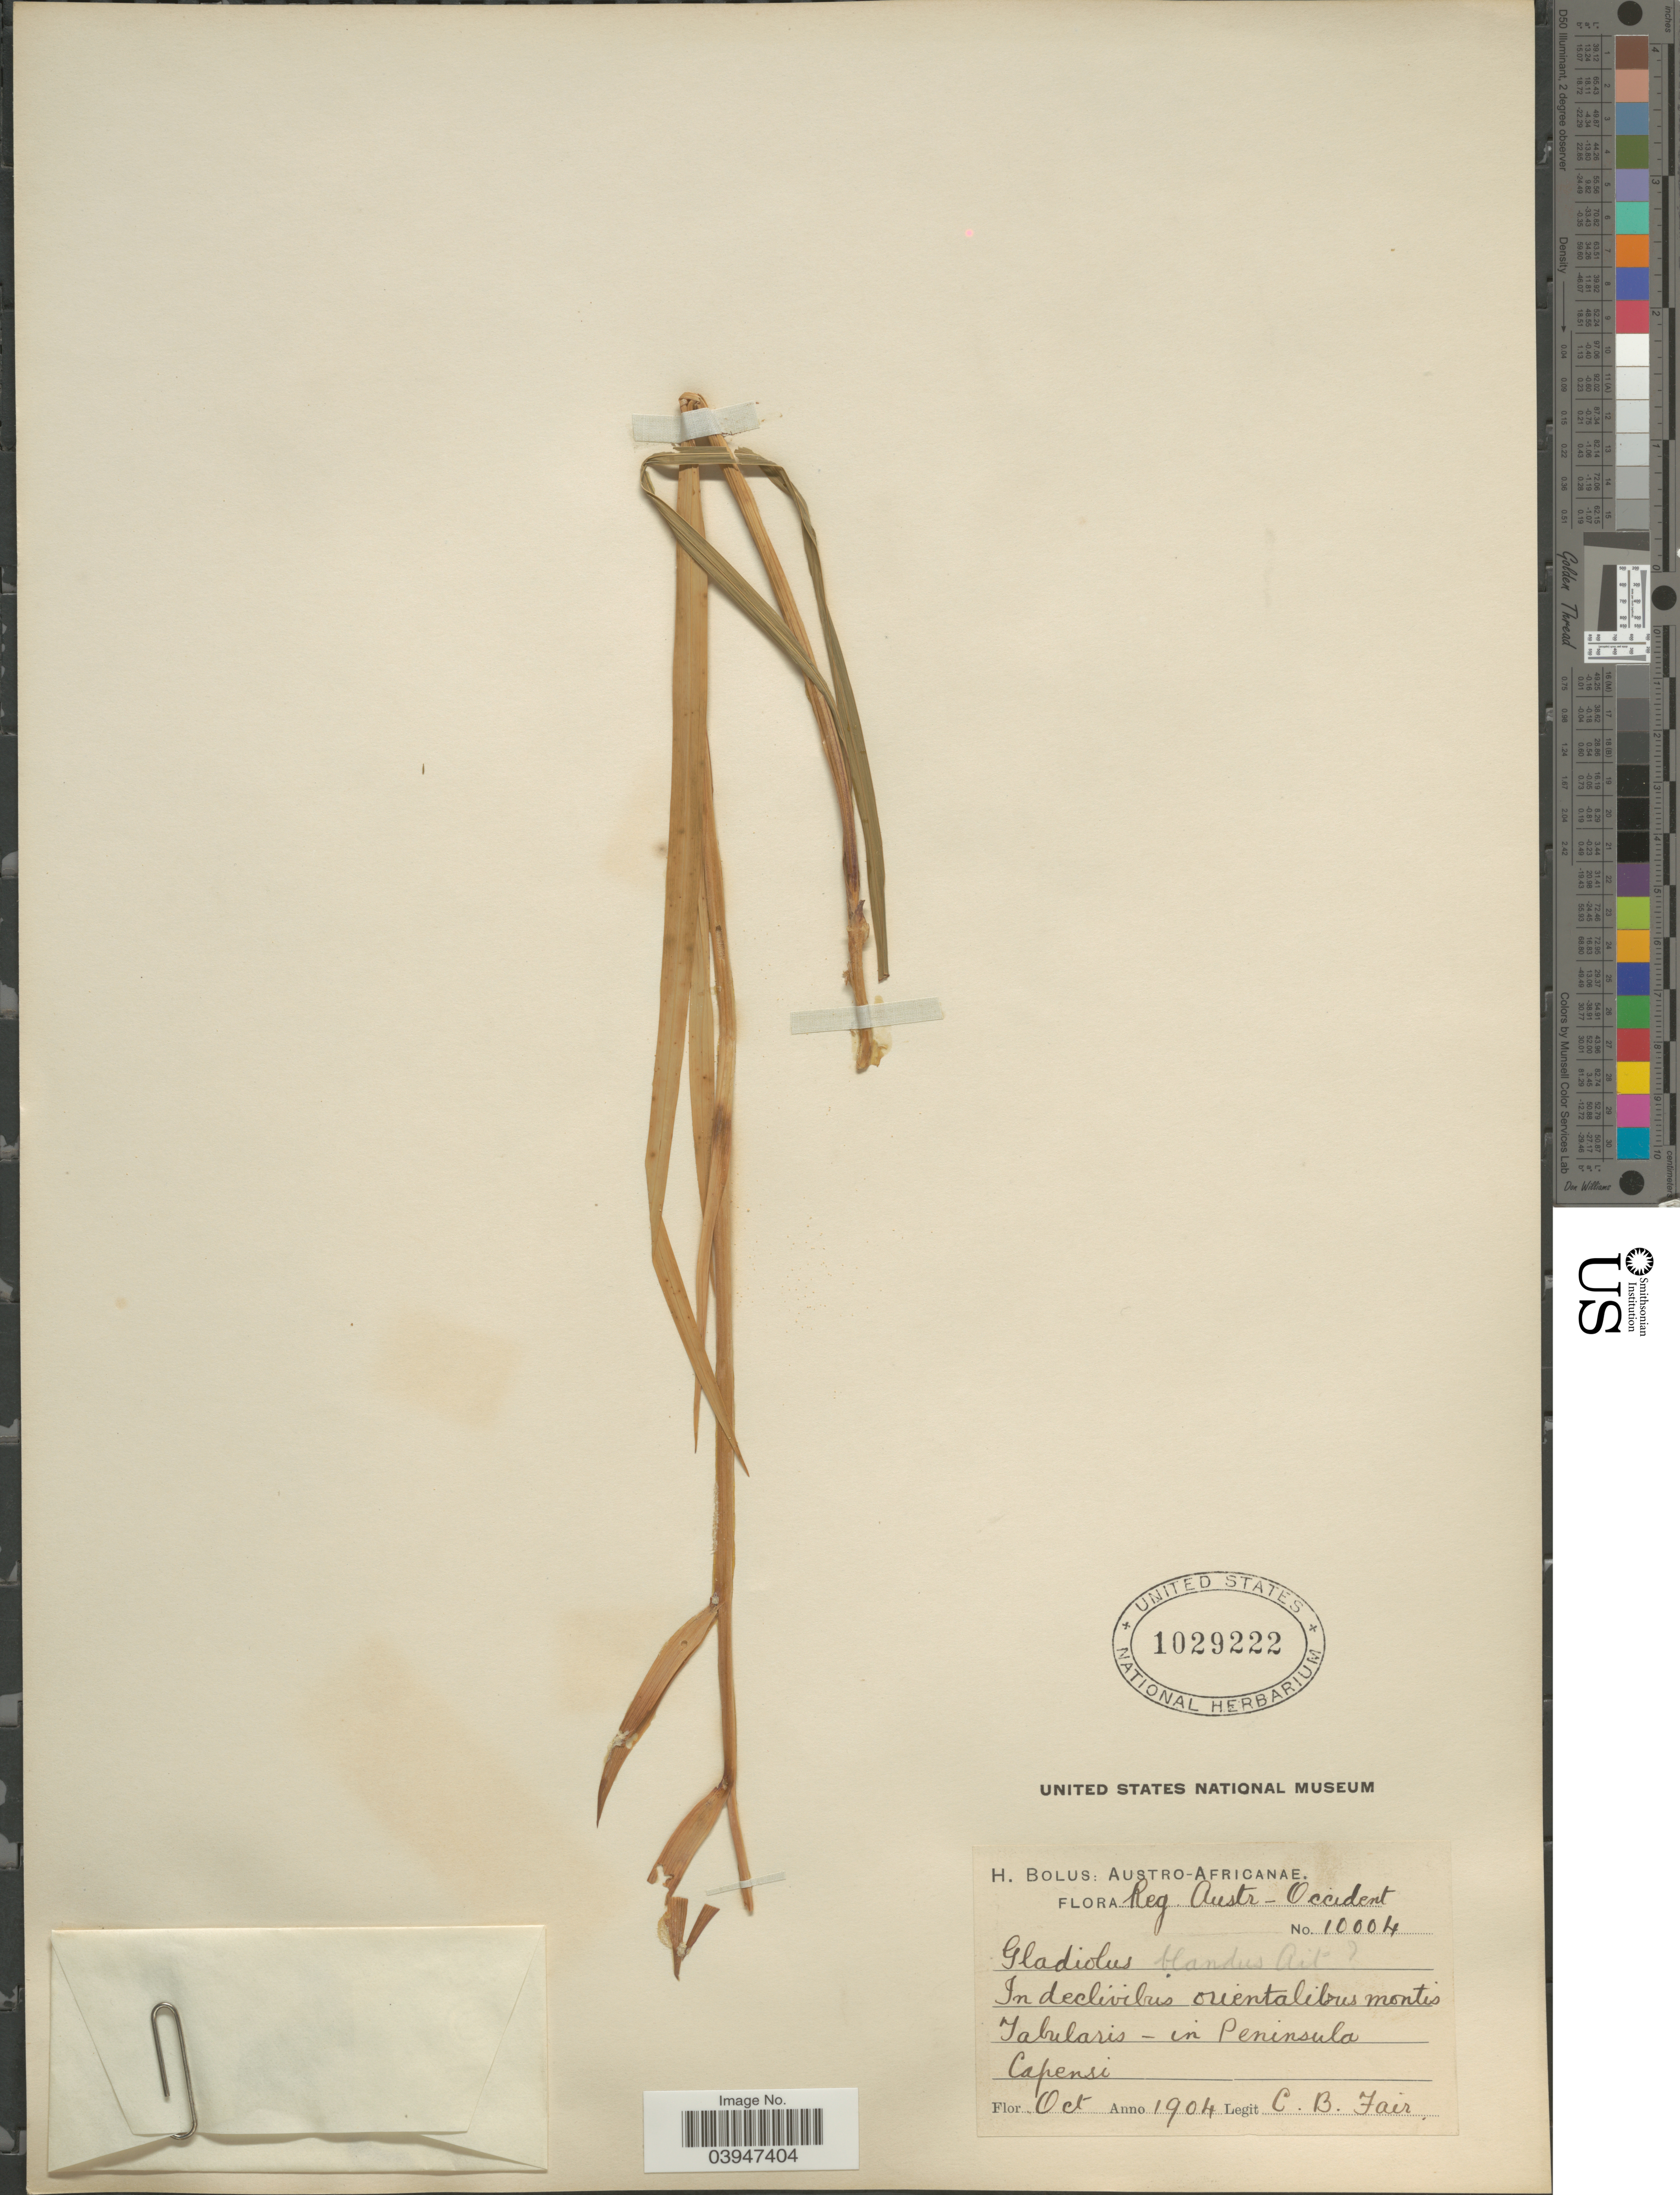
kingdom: Plantae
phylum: Tracheophyta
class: Liliopsida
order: Asparagales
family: Iridaceae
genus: Gladiolus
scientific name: Gladiolus blandus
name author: Aiton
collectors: C. Fair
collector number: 10004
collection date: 1904-10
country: South Africa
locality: Austro-Africanae. Reg. Austr-Occident. In declivibus orientalibus montis Tabularis - in Peninsula Capensi.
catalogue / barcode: US 1029222